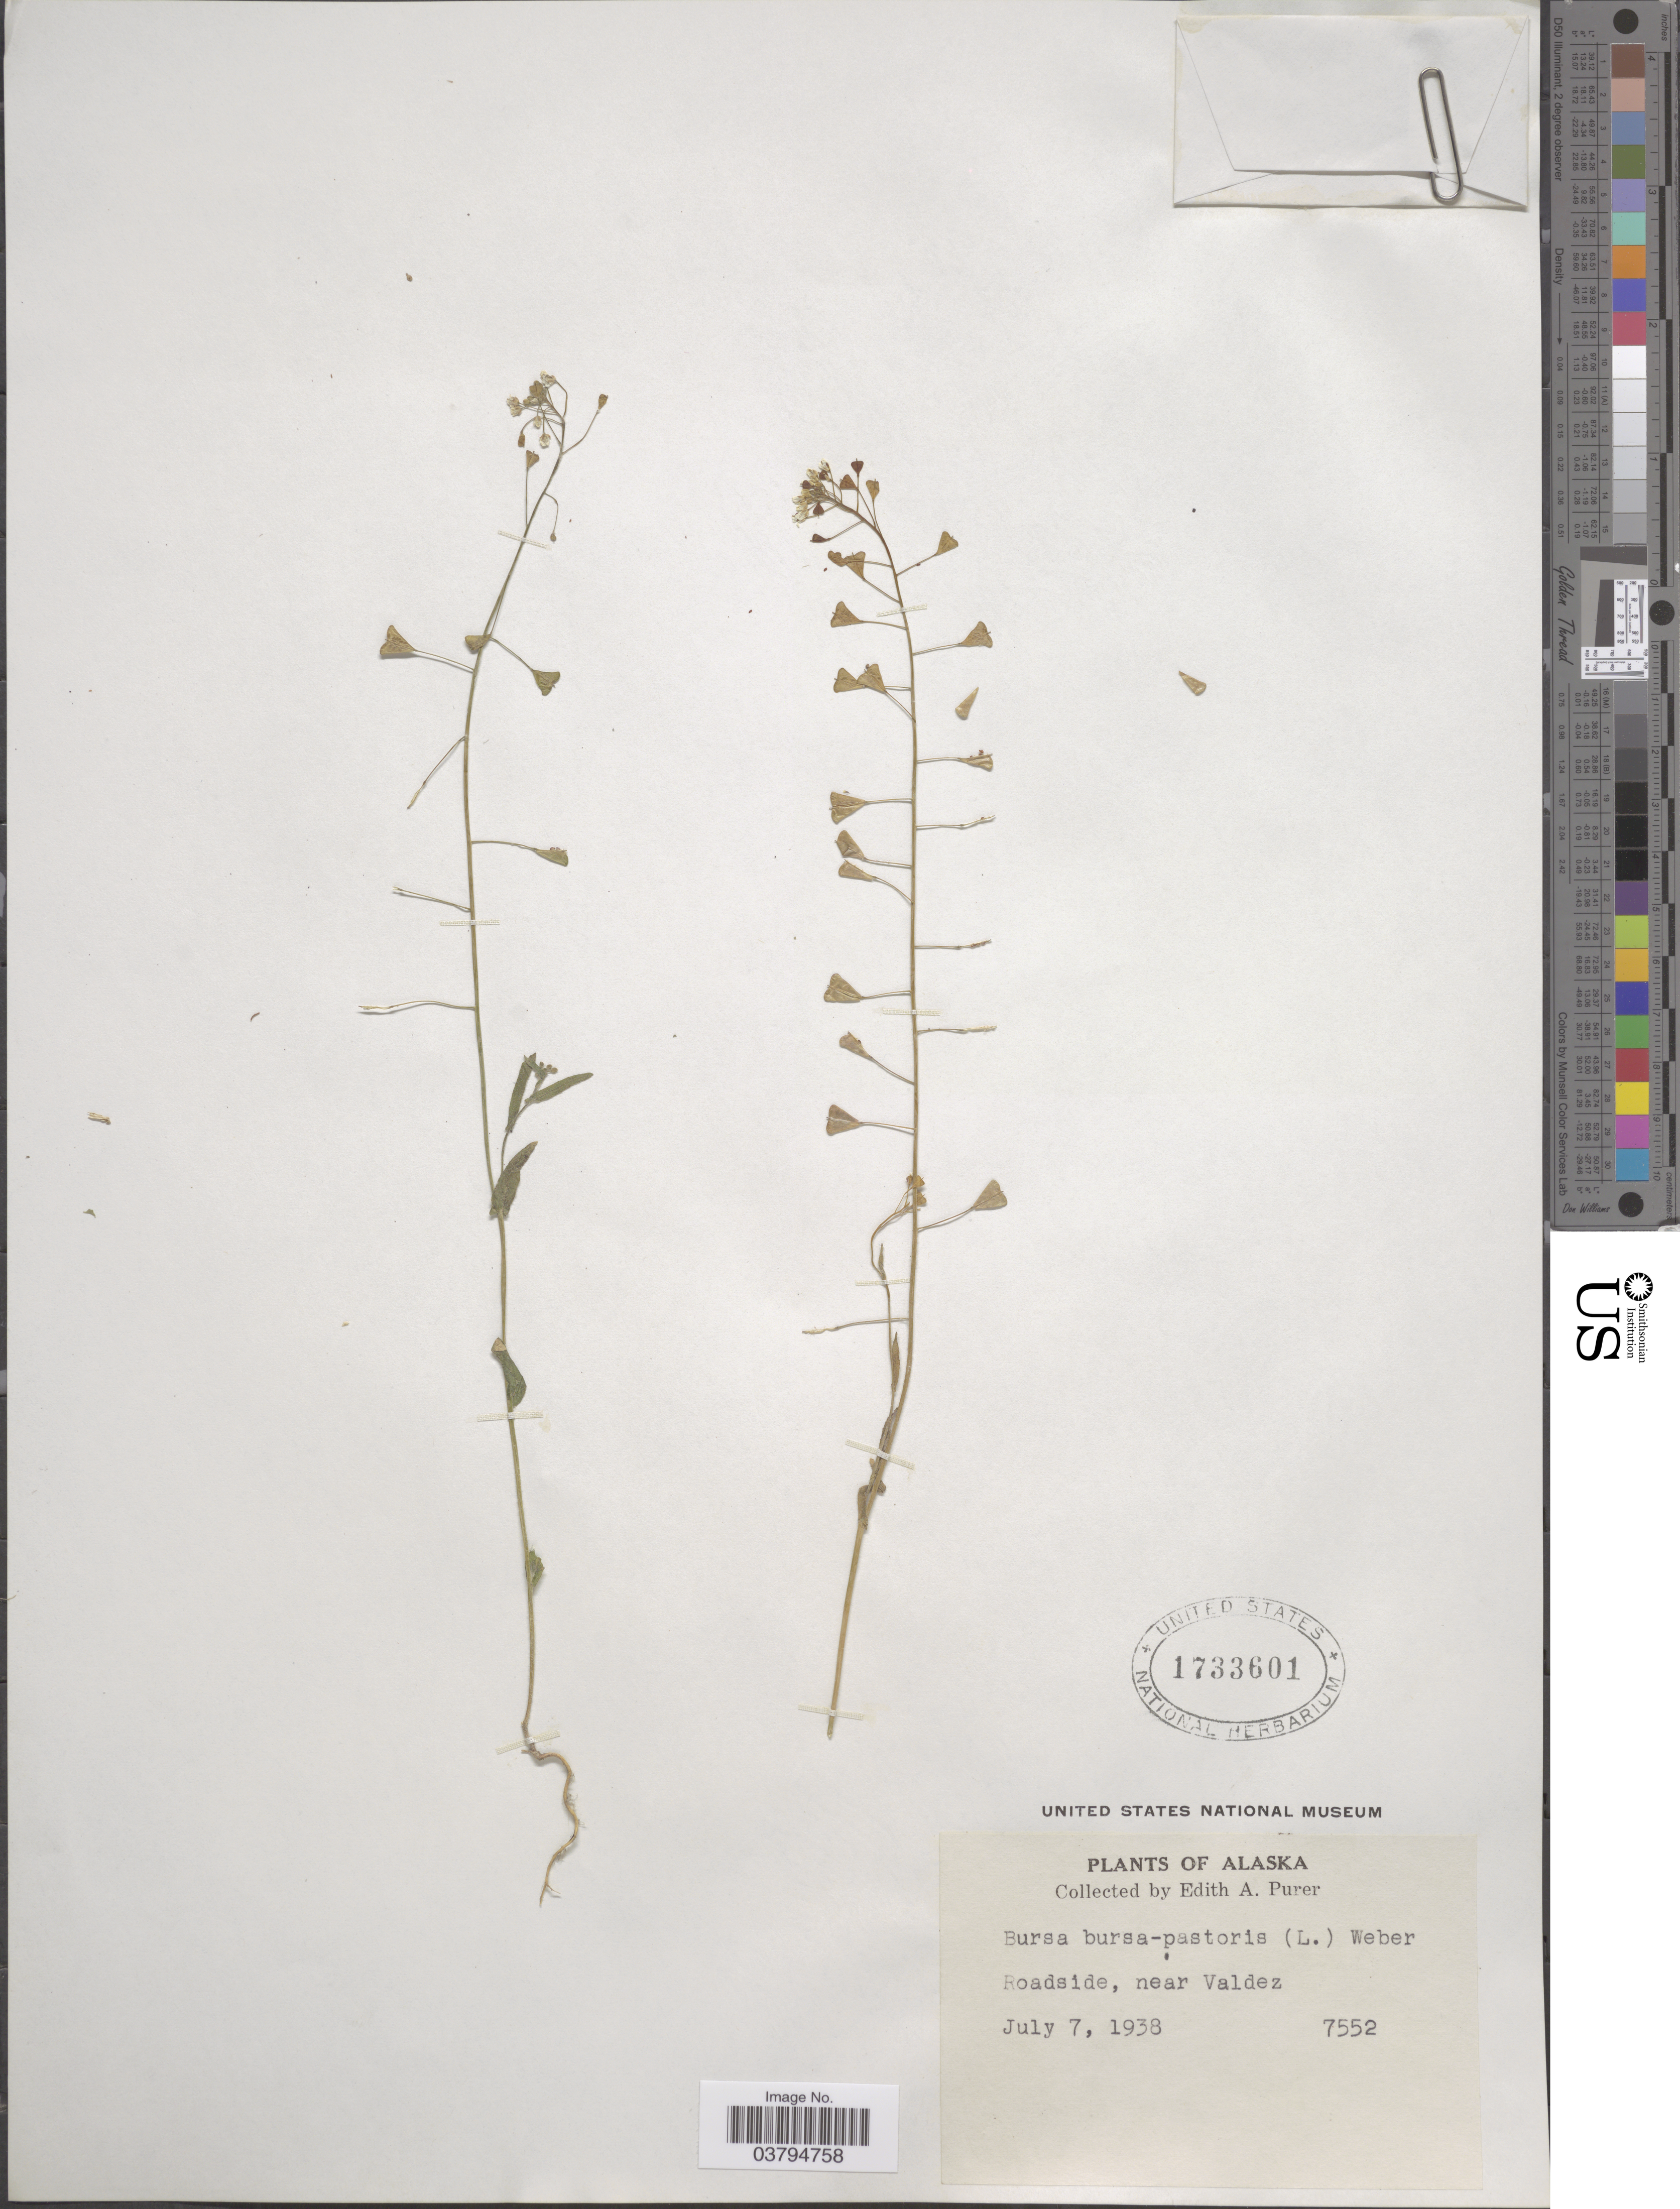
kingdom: Plantae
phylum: Tracheophyta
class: Magnoliopsida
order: Brassicales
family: Brassicaceae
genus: Capsella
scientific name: Capsella bursa-pastoris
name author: (L.) Medik.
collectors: E. Purer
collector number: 7552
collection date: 1938-07-07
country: United States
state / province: Alaska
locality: Roadside, near Valdez.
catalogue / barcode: US 1733601